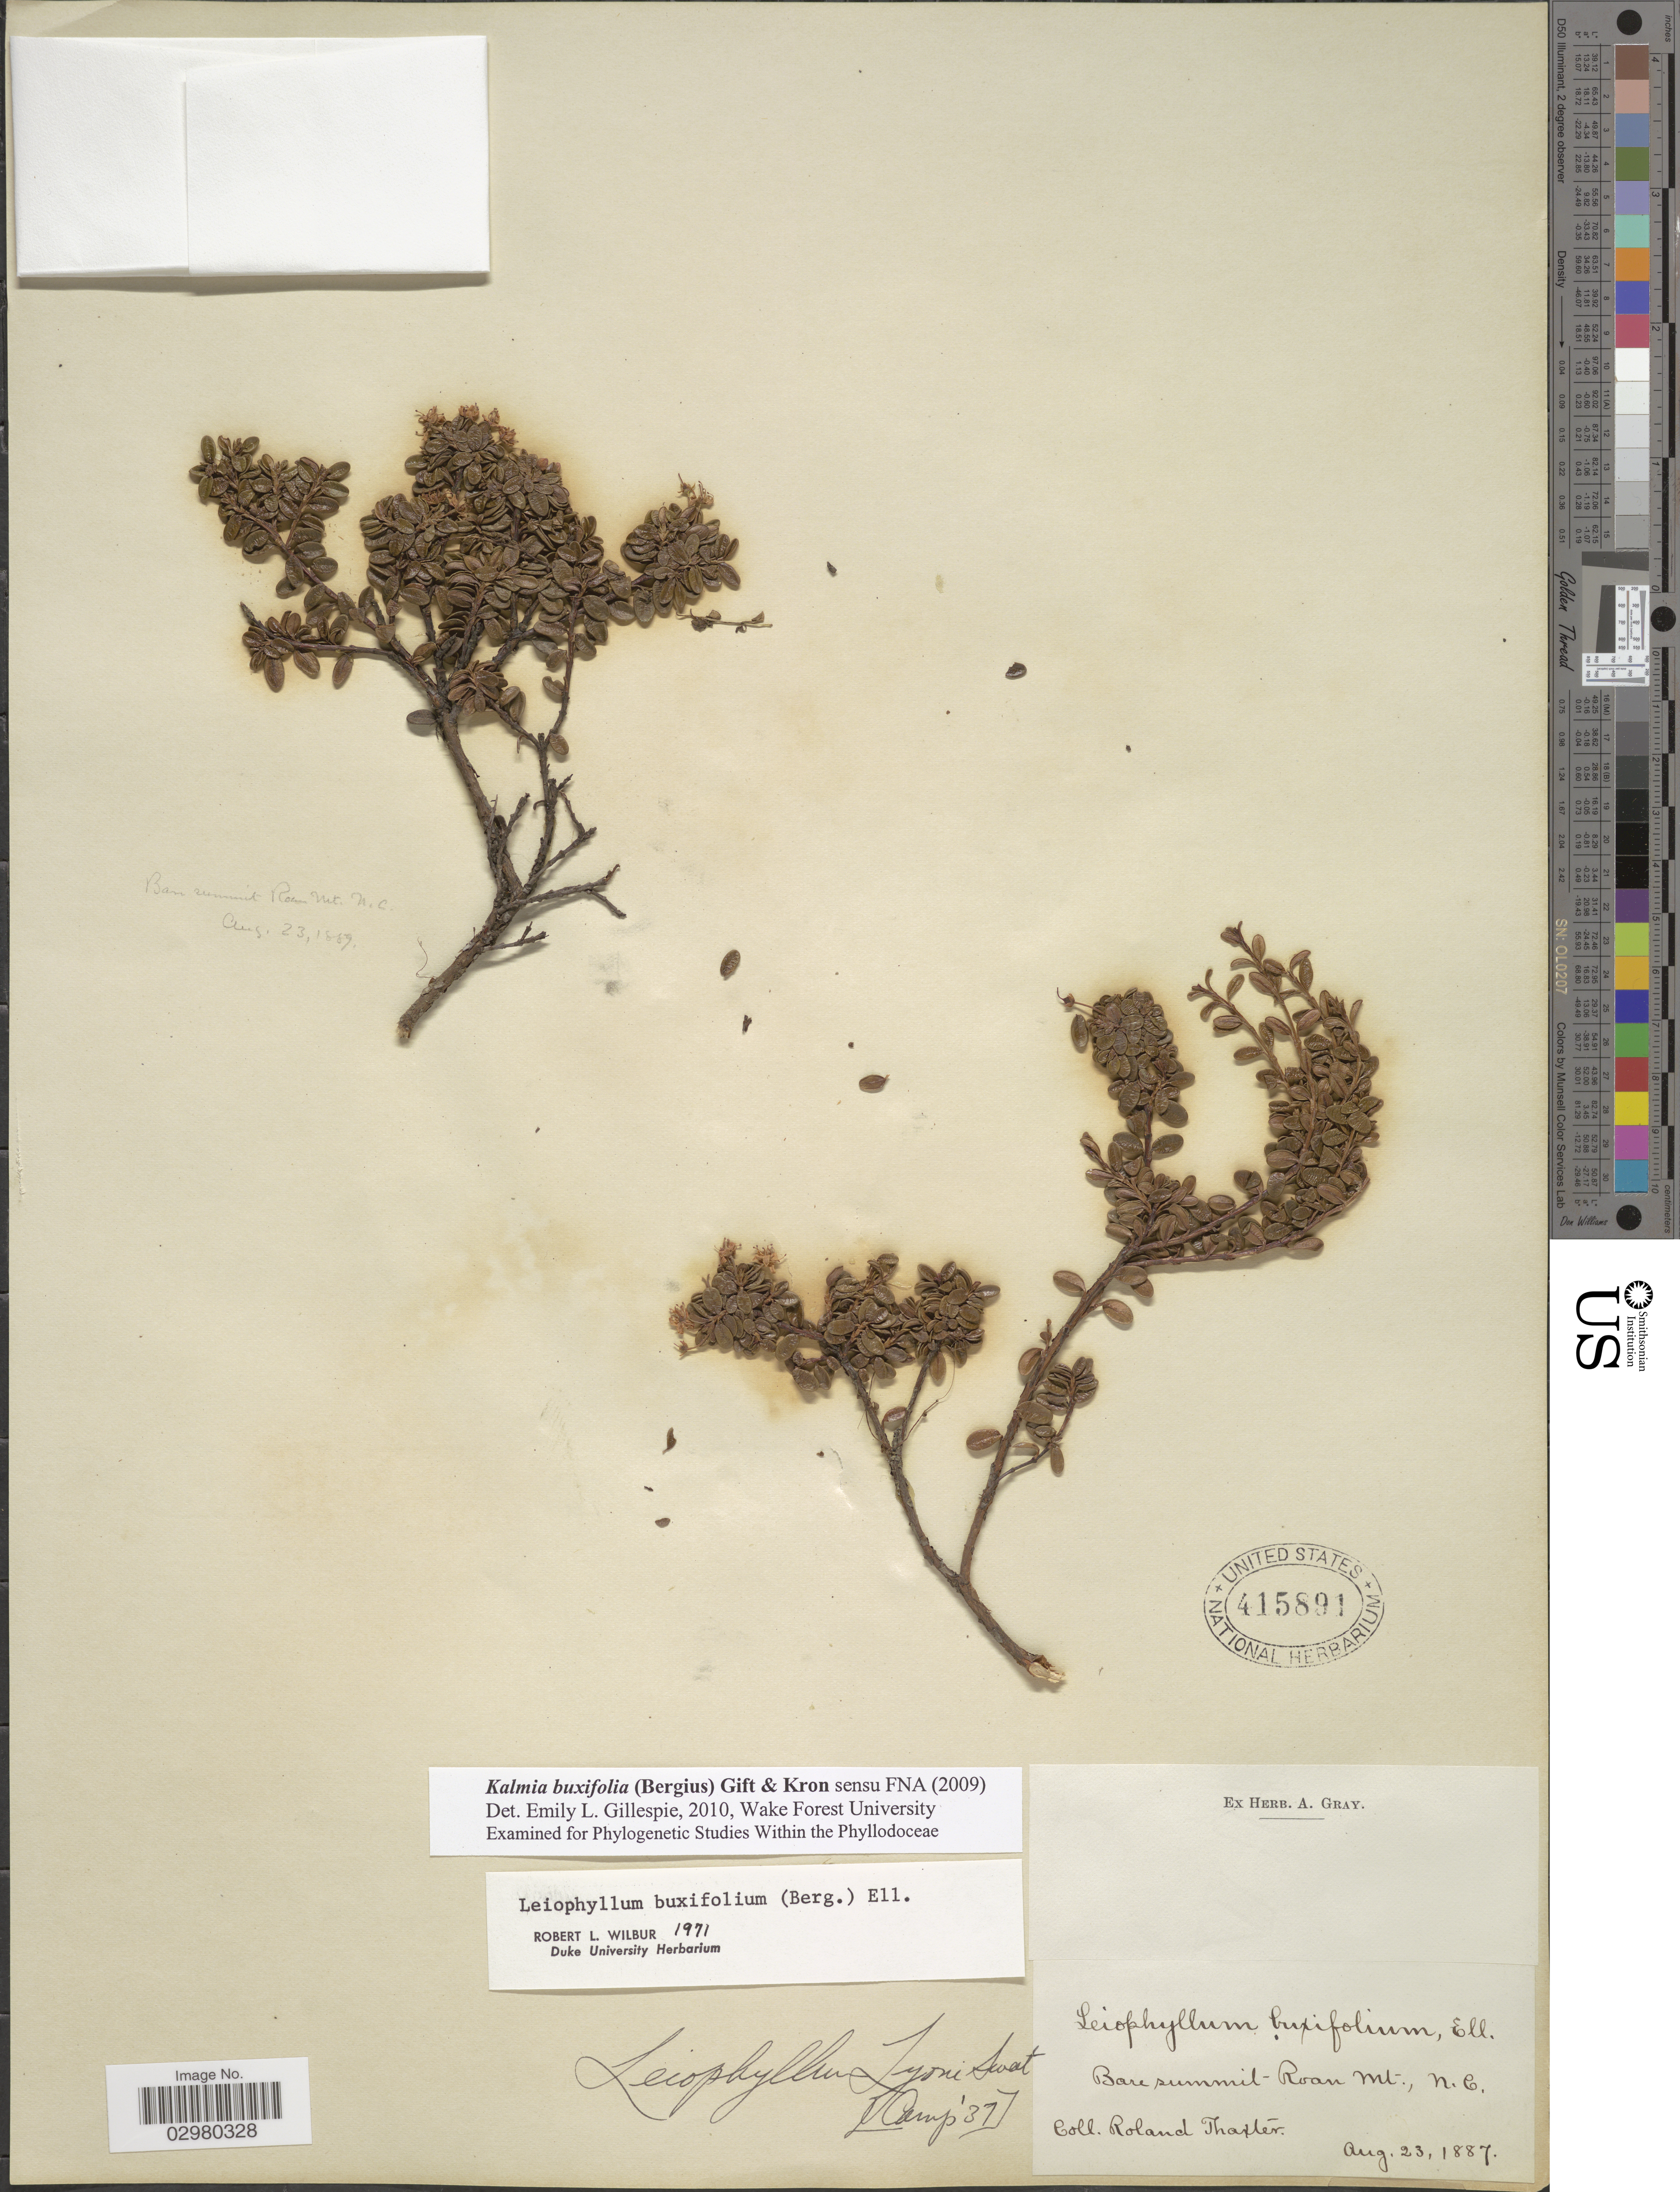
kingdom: Plantae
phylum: Tracheophyta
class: Magnoliopsida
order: Ericales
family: Ericaceae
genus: Leiophyllum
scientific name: Leiophyllum buxifolium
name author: (Bergius) Elliott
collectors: R. Thaxter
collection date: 1887-08-23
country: United States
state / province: North Carolina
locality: Bare summit Roan Mt.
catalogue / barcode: US 415891